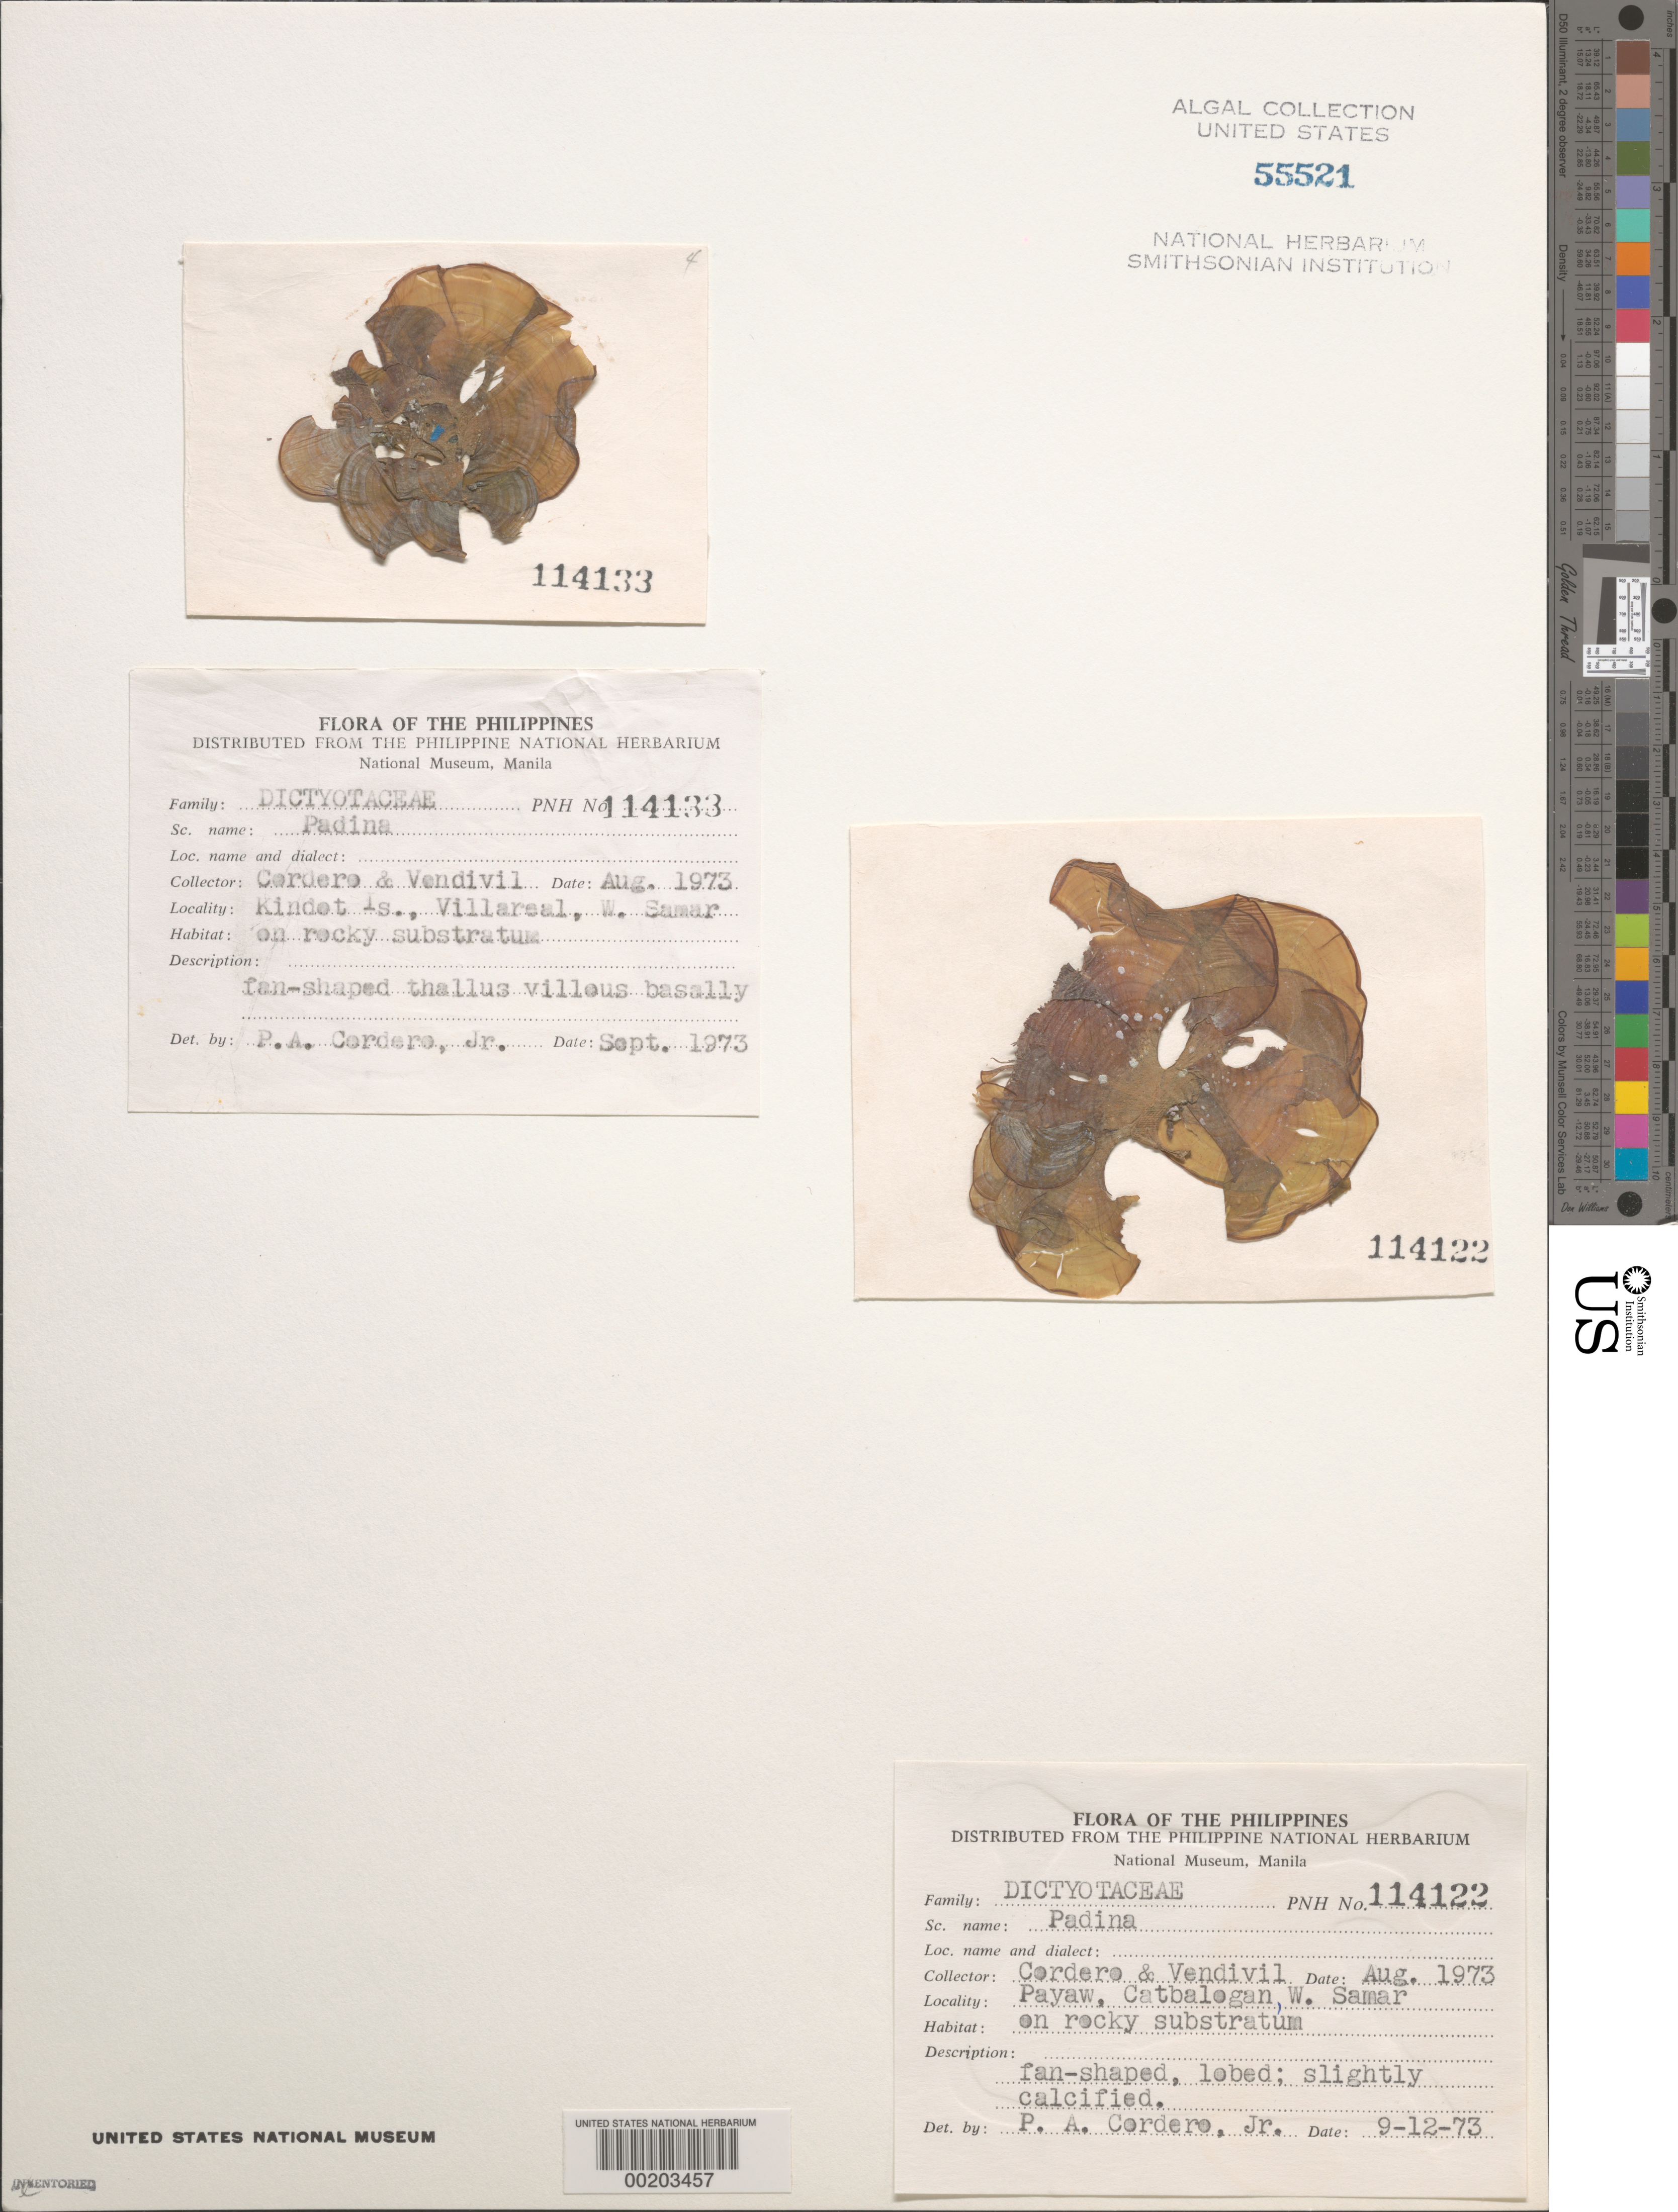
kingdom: Chromista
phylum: Ochrophyta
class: Phaeophyceae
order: Dictyotales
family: Dictyotaceae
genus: Padina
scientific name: Padina sp.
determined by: Cordero, P. A., Jr.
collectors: P. A. Cordero & W. Vendivil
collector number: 114122 & 114133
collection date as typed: Aug 1973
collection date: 1973-08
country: Philippines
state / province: Eastern Visayas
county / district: Western Samar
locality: Payaw, catbalogan and kindet island, villareal, west samar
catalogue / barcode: US 55521